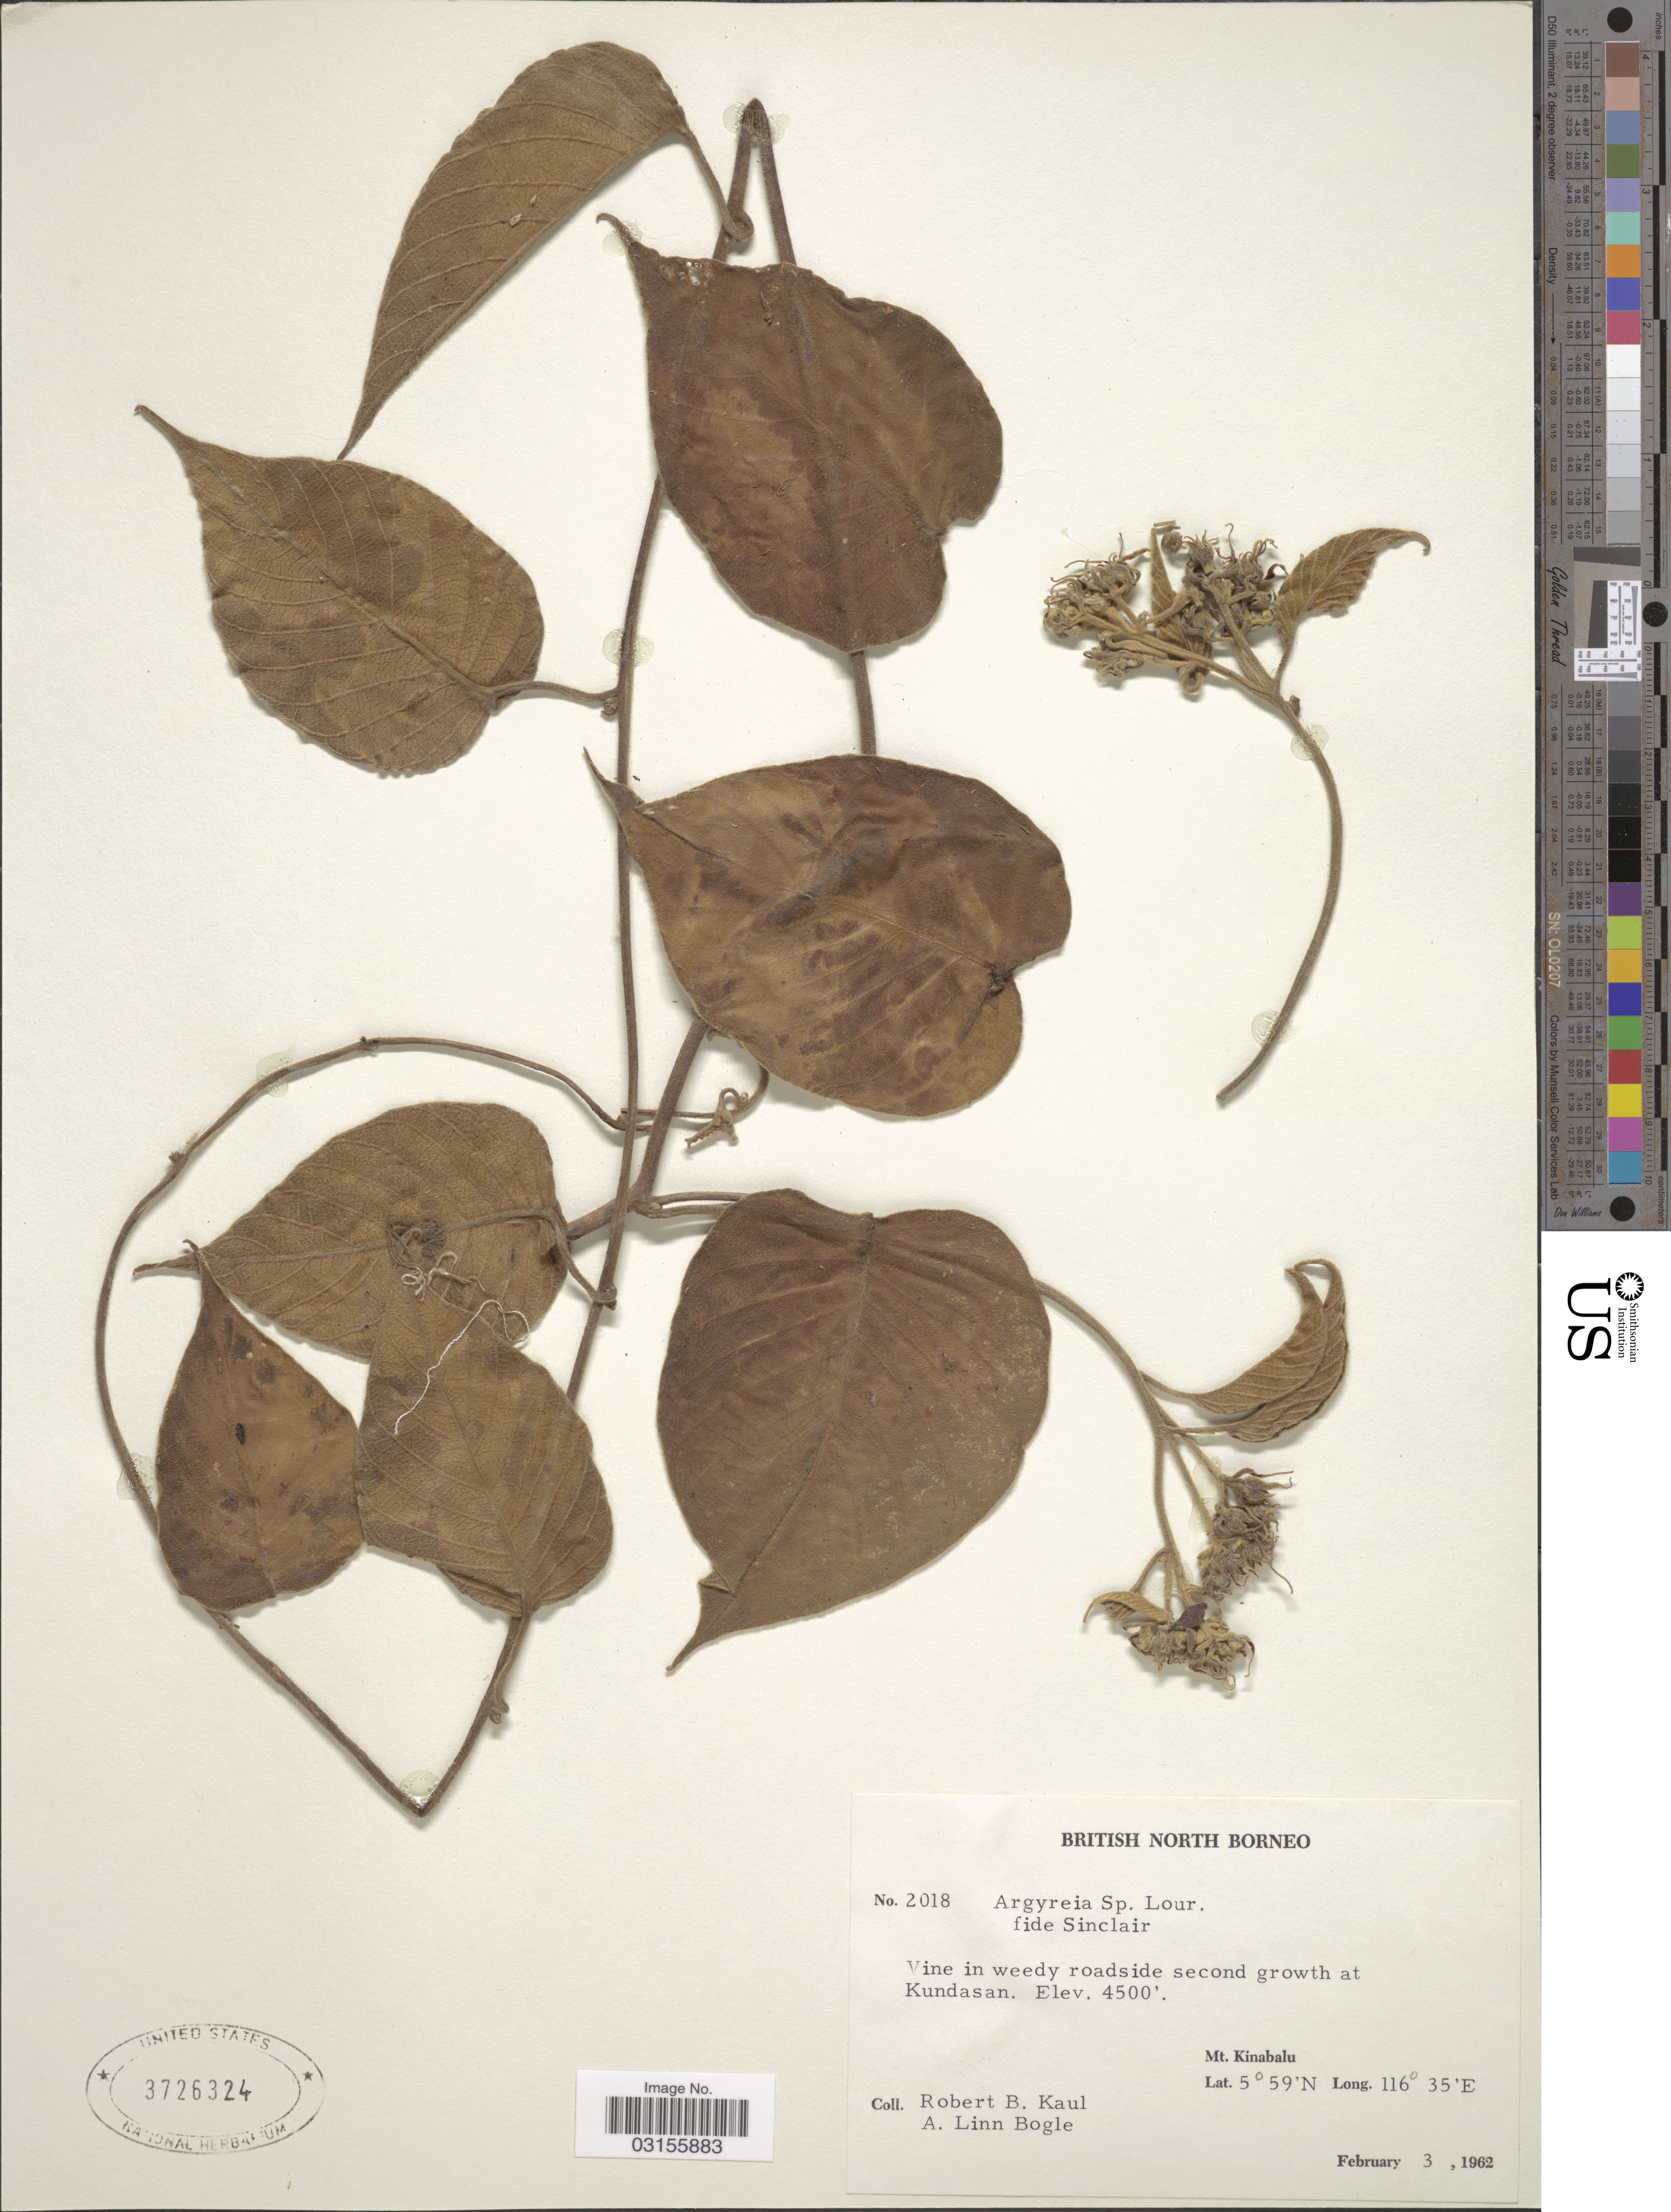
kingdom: Plantae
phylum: Tracheophyta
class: Magnoliopsida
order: Solanales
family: Convolvulaceae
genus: Argyreia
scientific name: Argyreia sp.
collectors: R. Kaul & Bogle, A.L.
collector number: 2018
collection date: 1962-02-03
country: Malaysia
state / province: Sabah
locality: British North Borneo. Kundasan. Mt. Kinabalu.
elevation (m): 1372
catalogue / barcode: US 3726324